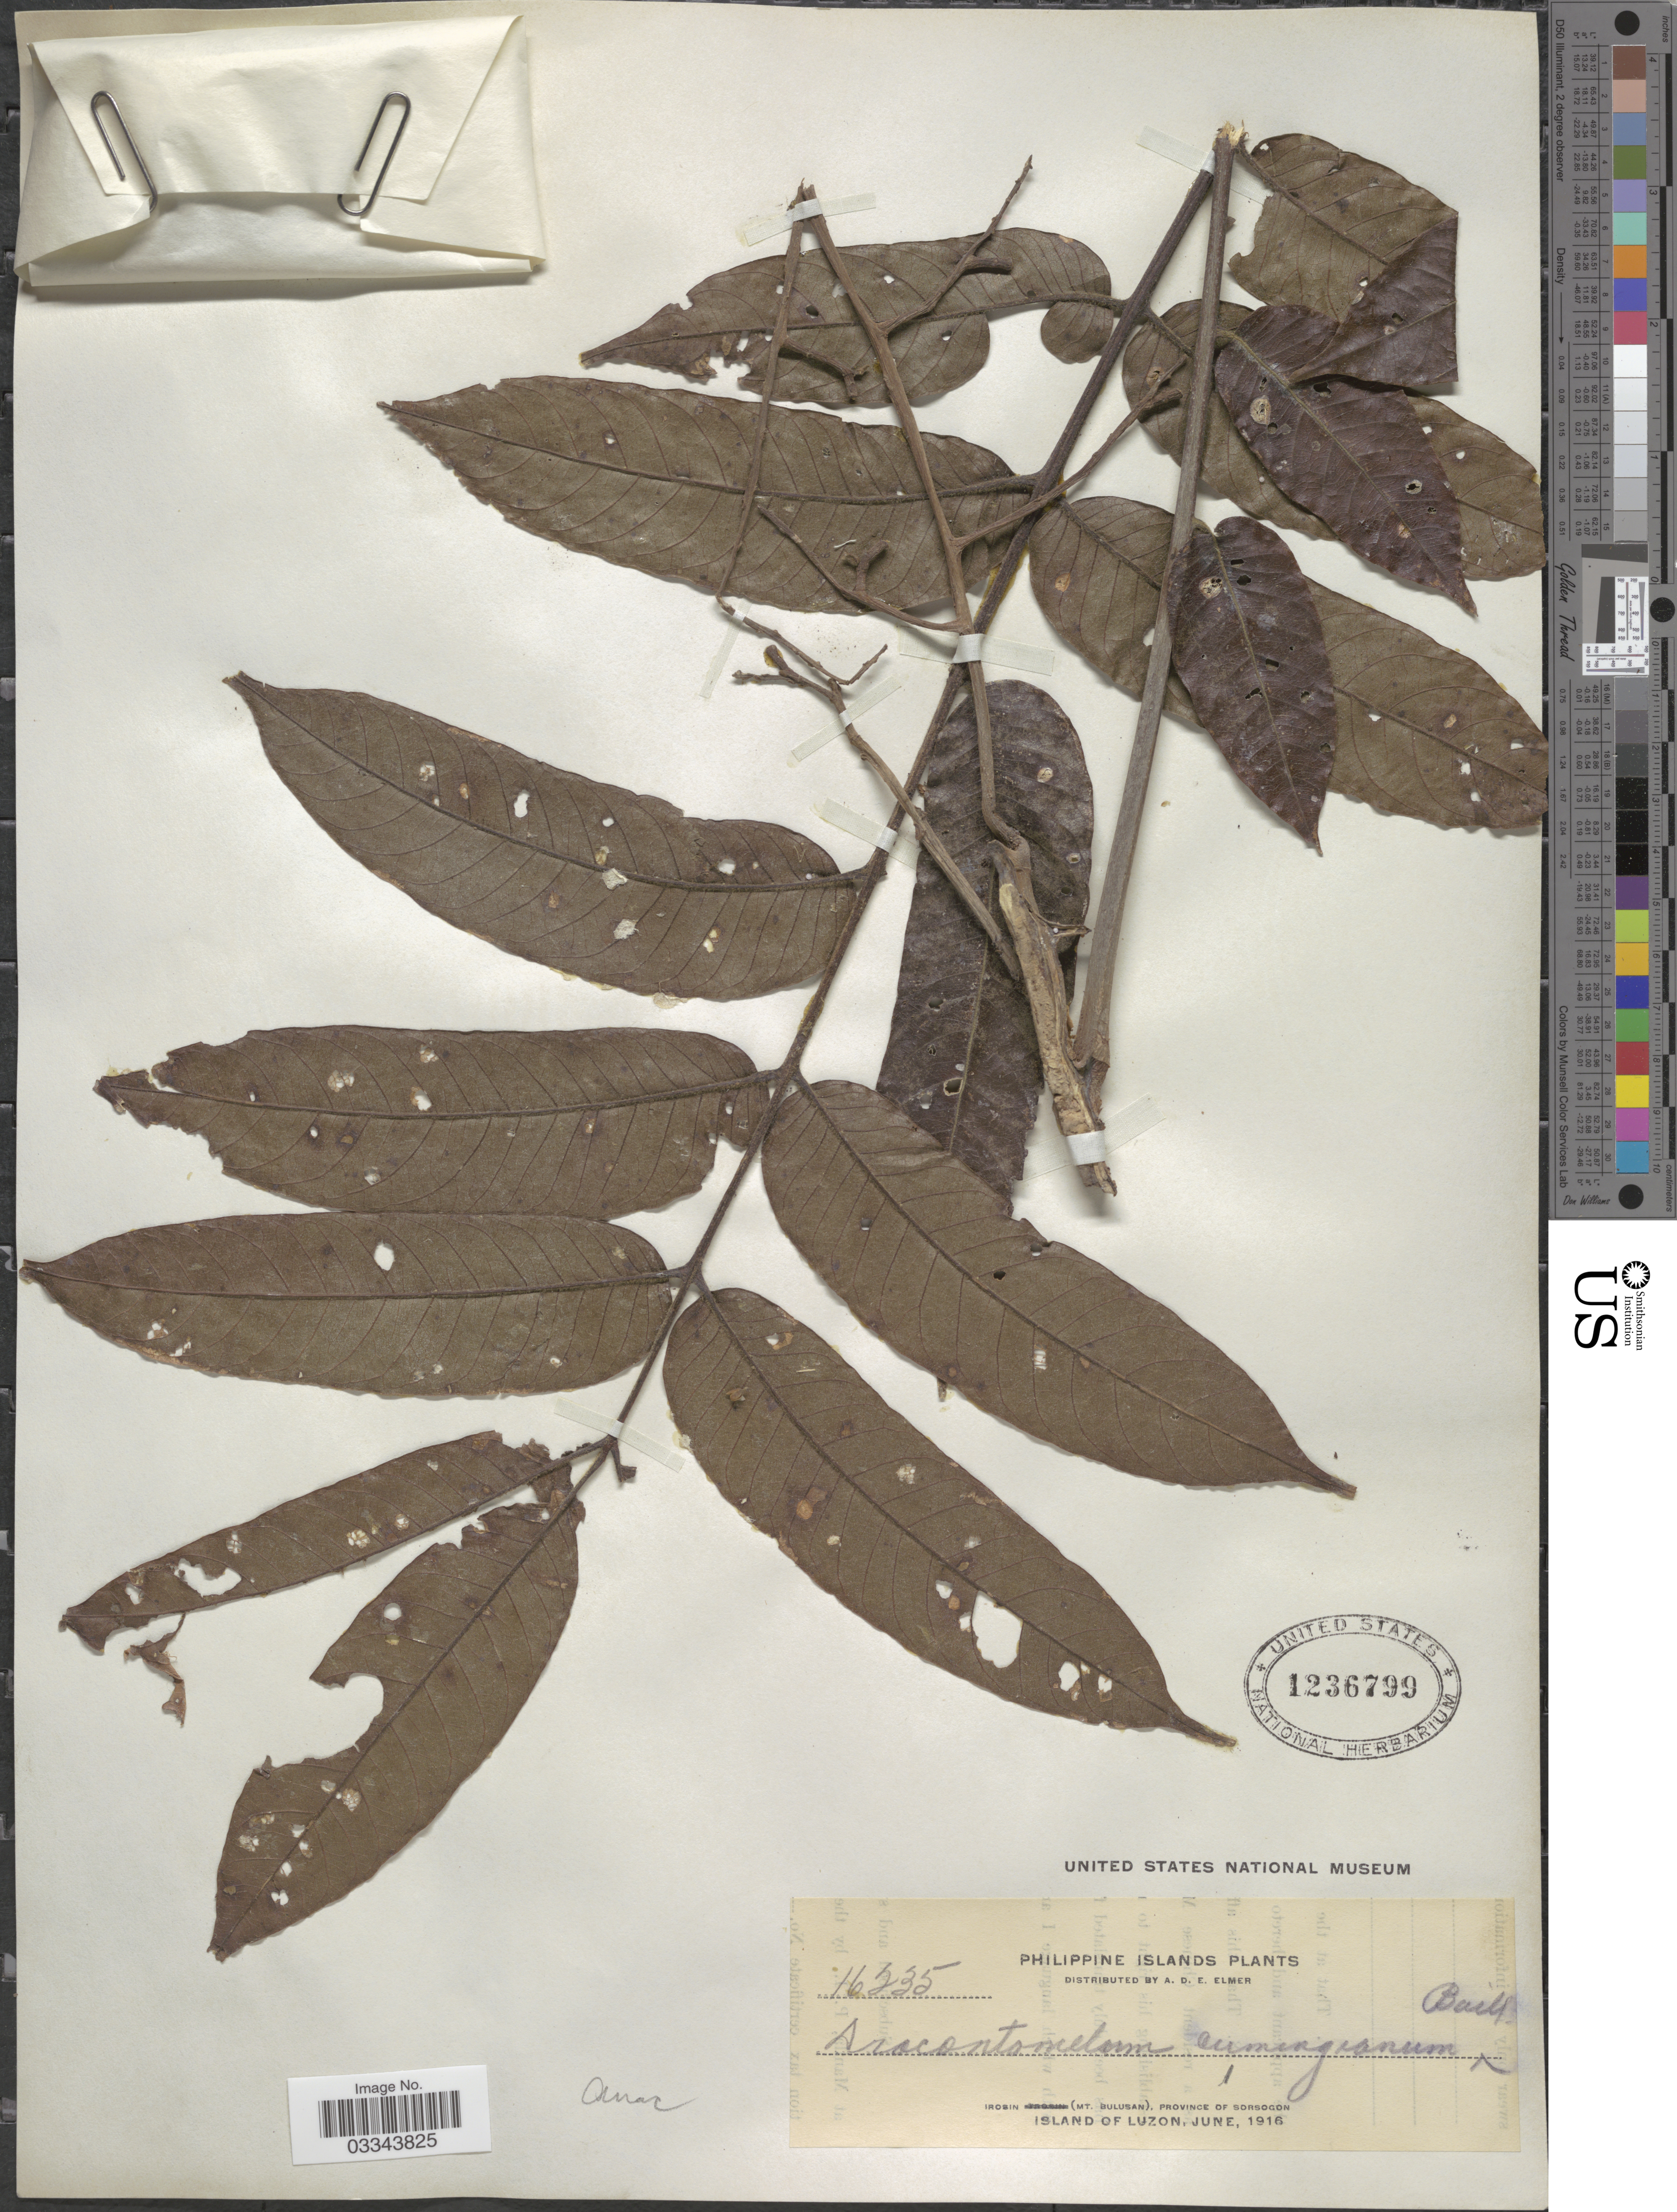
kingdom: Plantae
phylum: Tracheophyta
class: Magnoliopsida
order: Sapindales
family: Anacardiaceae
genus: Dracontomelon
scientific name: Dracontomelon edule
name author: Merr.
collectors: A. D. E. Elmer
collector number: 16235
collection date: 1916-06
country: Philippines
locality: Philippine Islands. Irosin (Mt. Bulusan), Province of Sorsogon. Island of Luzon.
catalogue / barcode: US 1236799